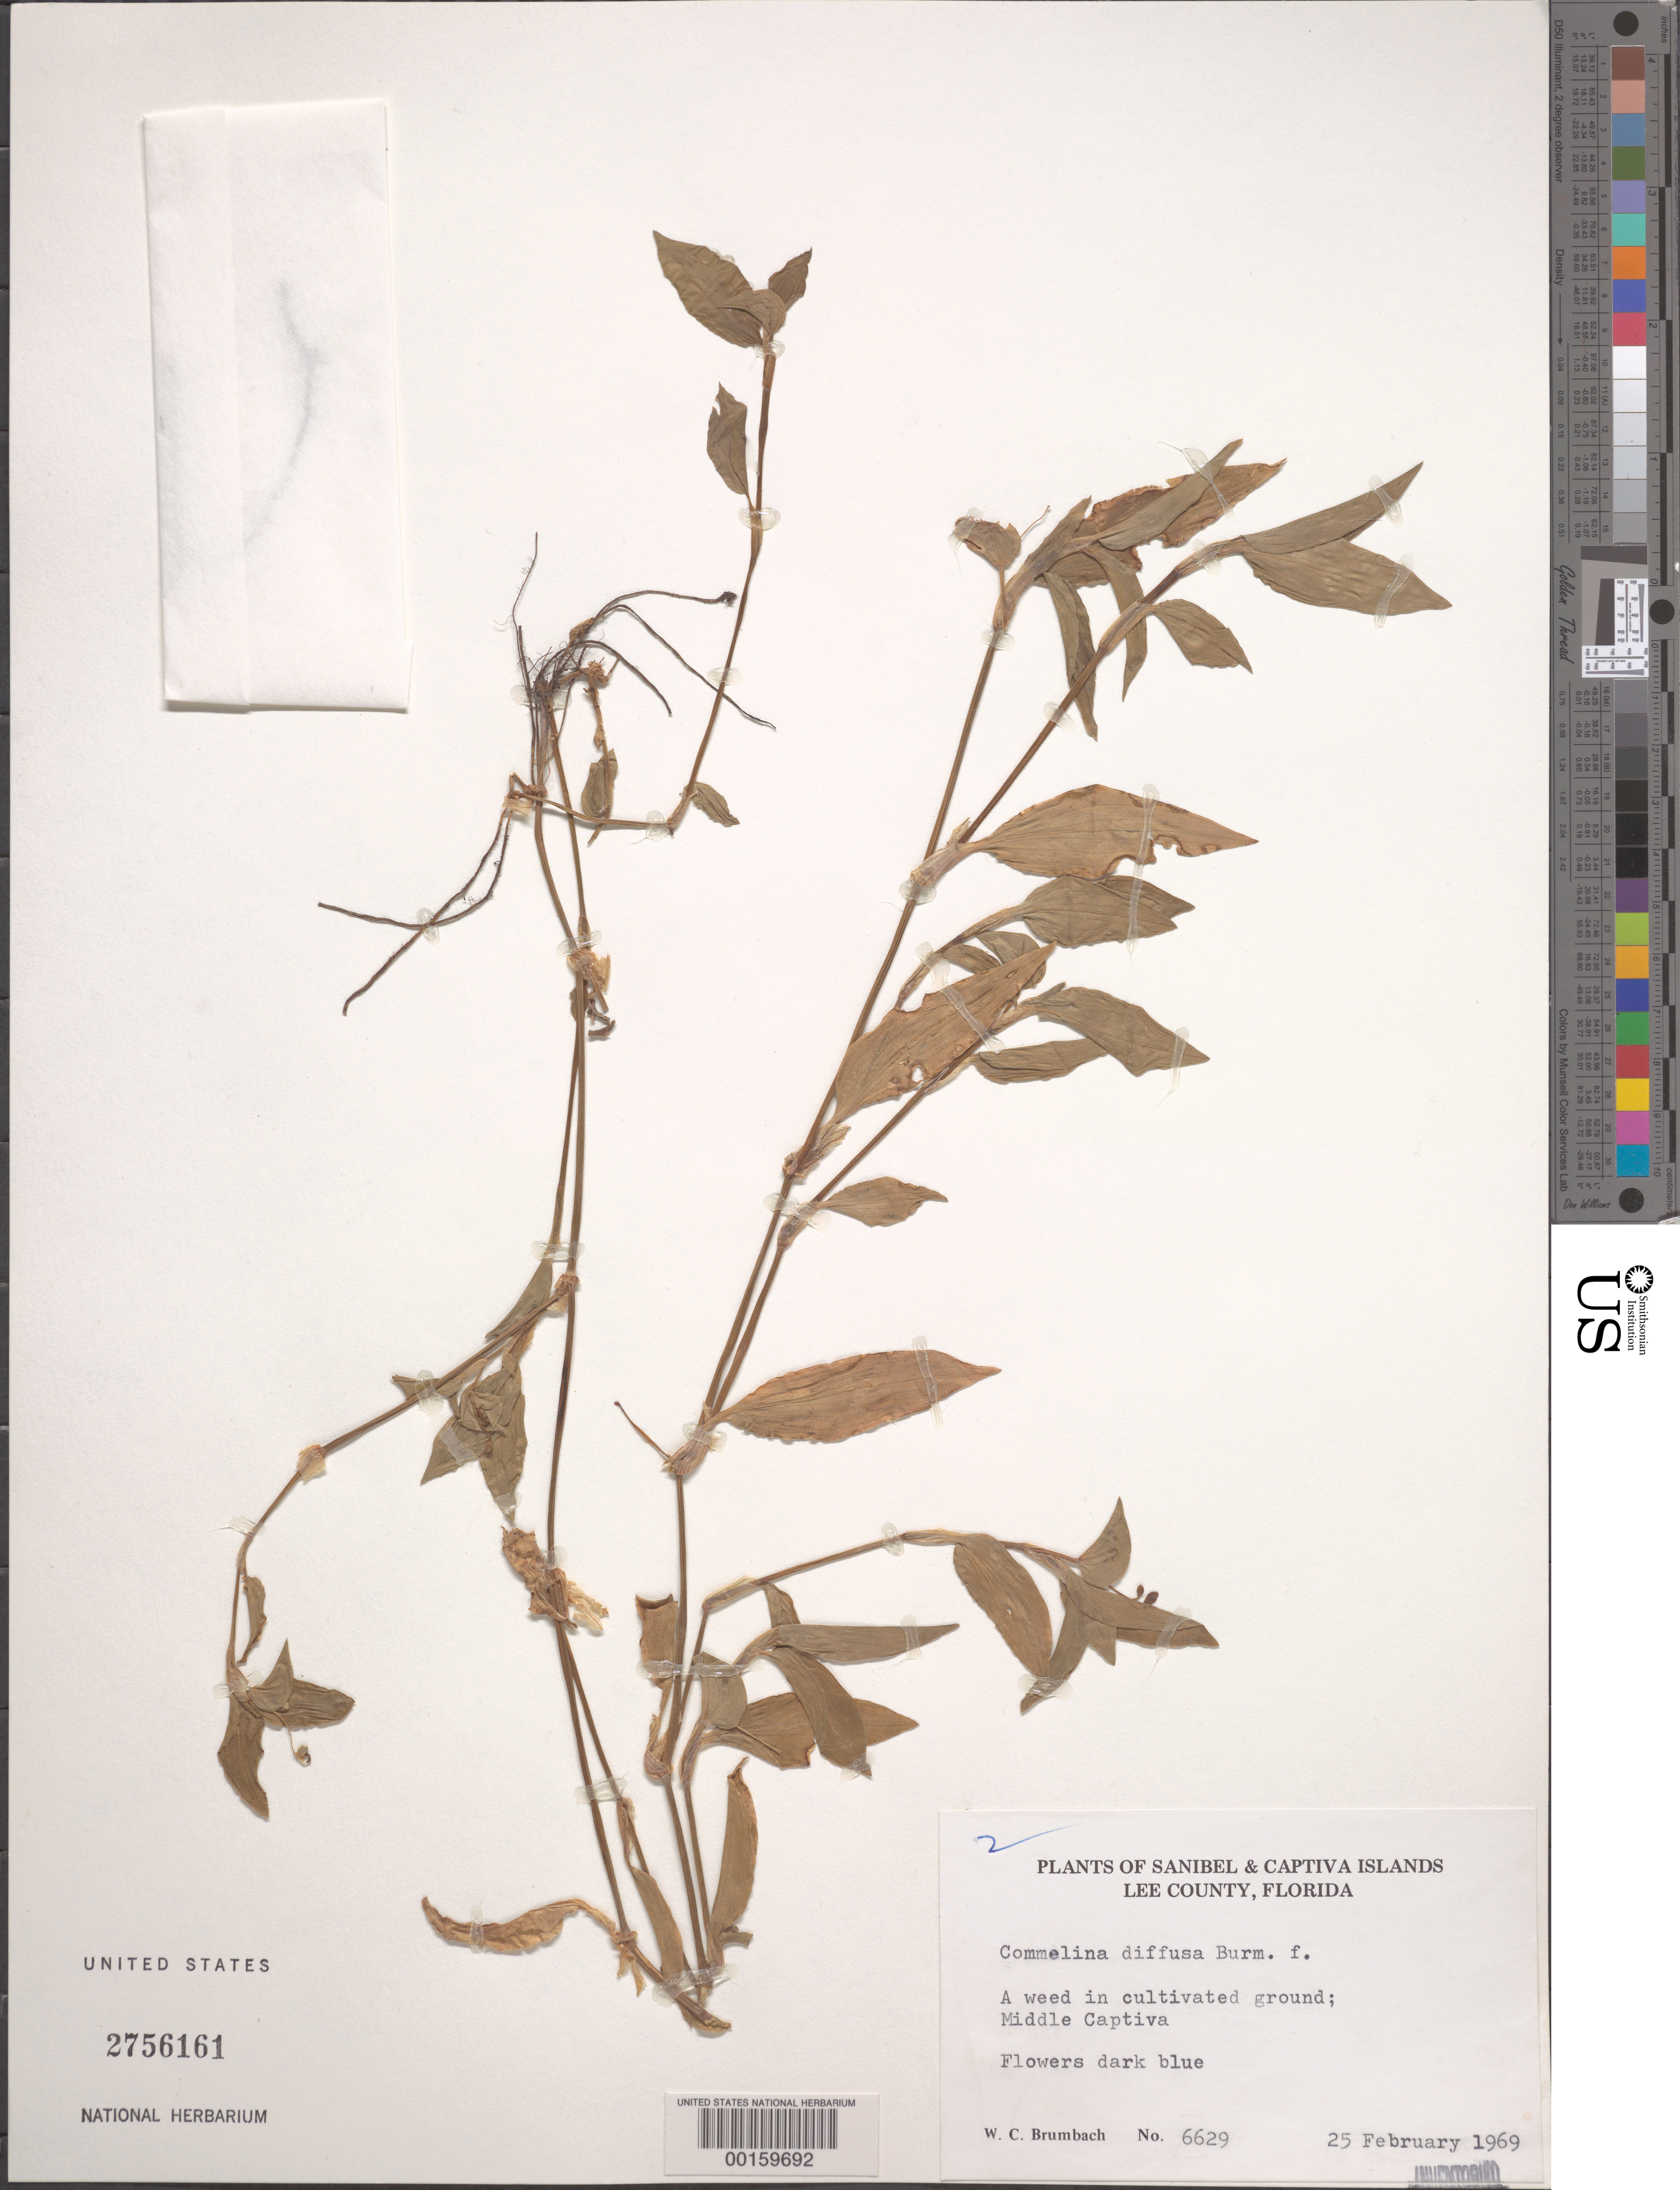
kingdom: Plantae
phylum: Tracheophyta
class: Liliopsida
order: Commelinales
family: Commelinaceae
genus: Commelina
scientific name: Commelina diffusa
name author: Burm. f.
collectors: W. C. Brumbach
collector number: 6629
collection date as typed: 25 Feb 1969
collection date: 1969-02-25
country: United States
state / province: Florida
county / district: Lee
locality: Middle captiva island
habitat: Cultivated ground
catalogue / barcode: US 2756161